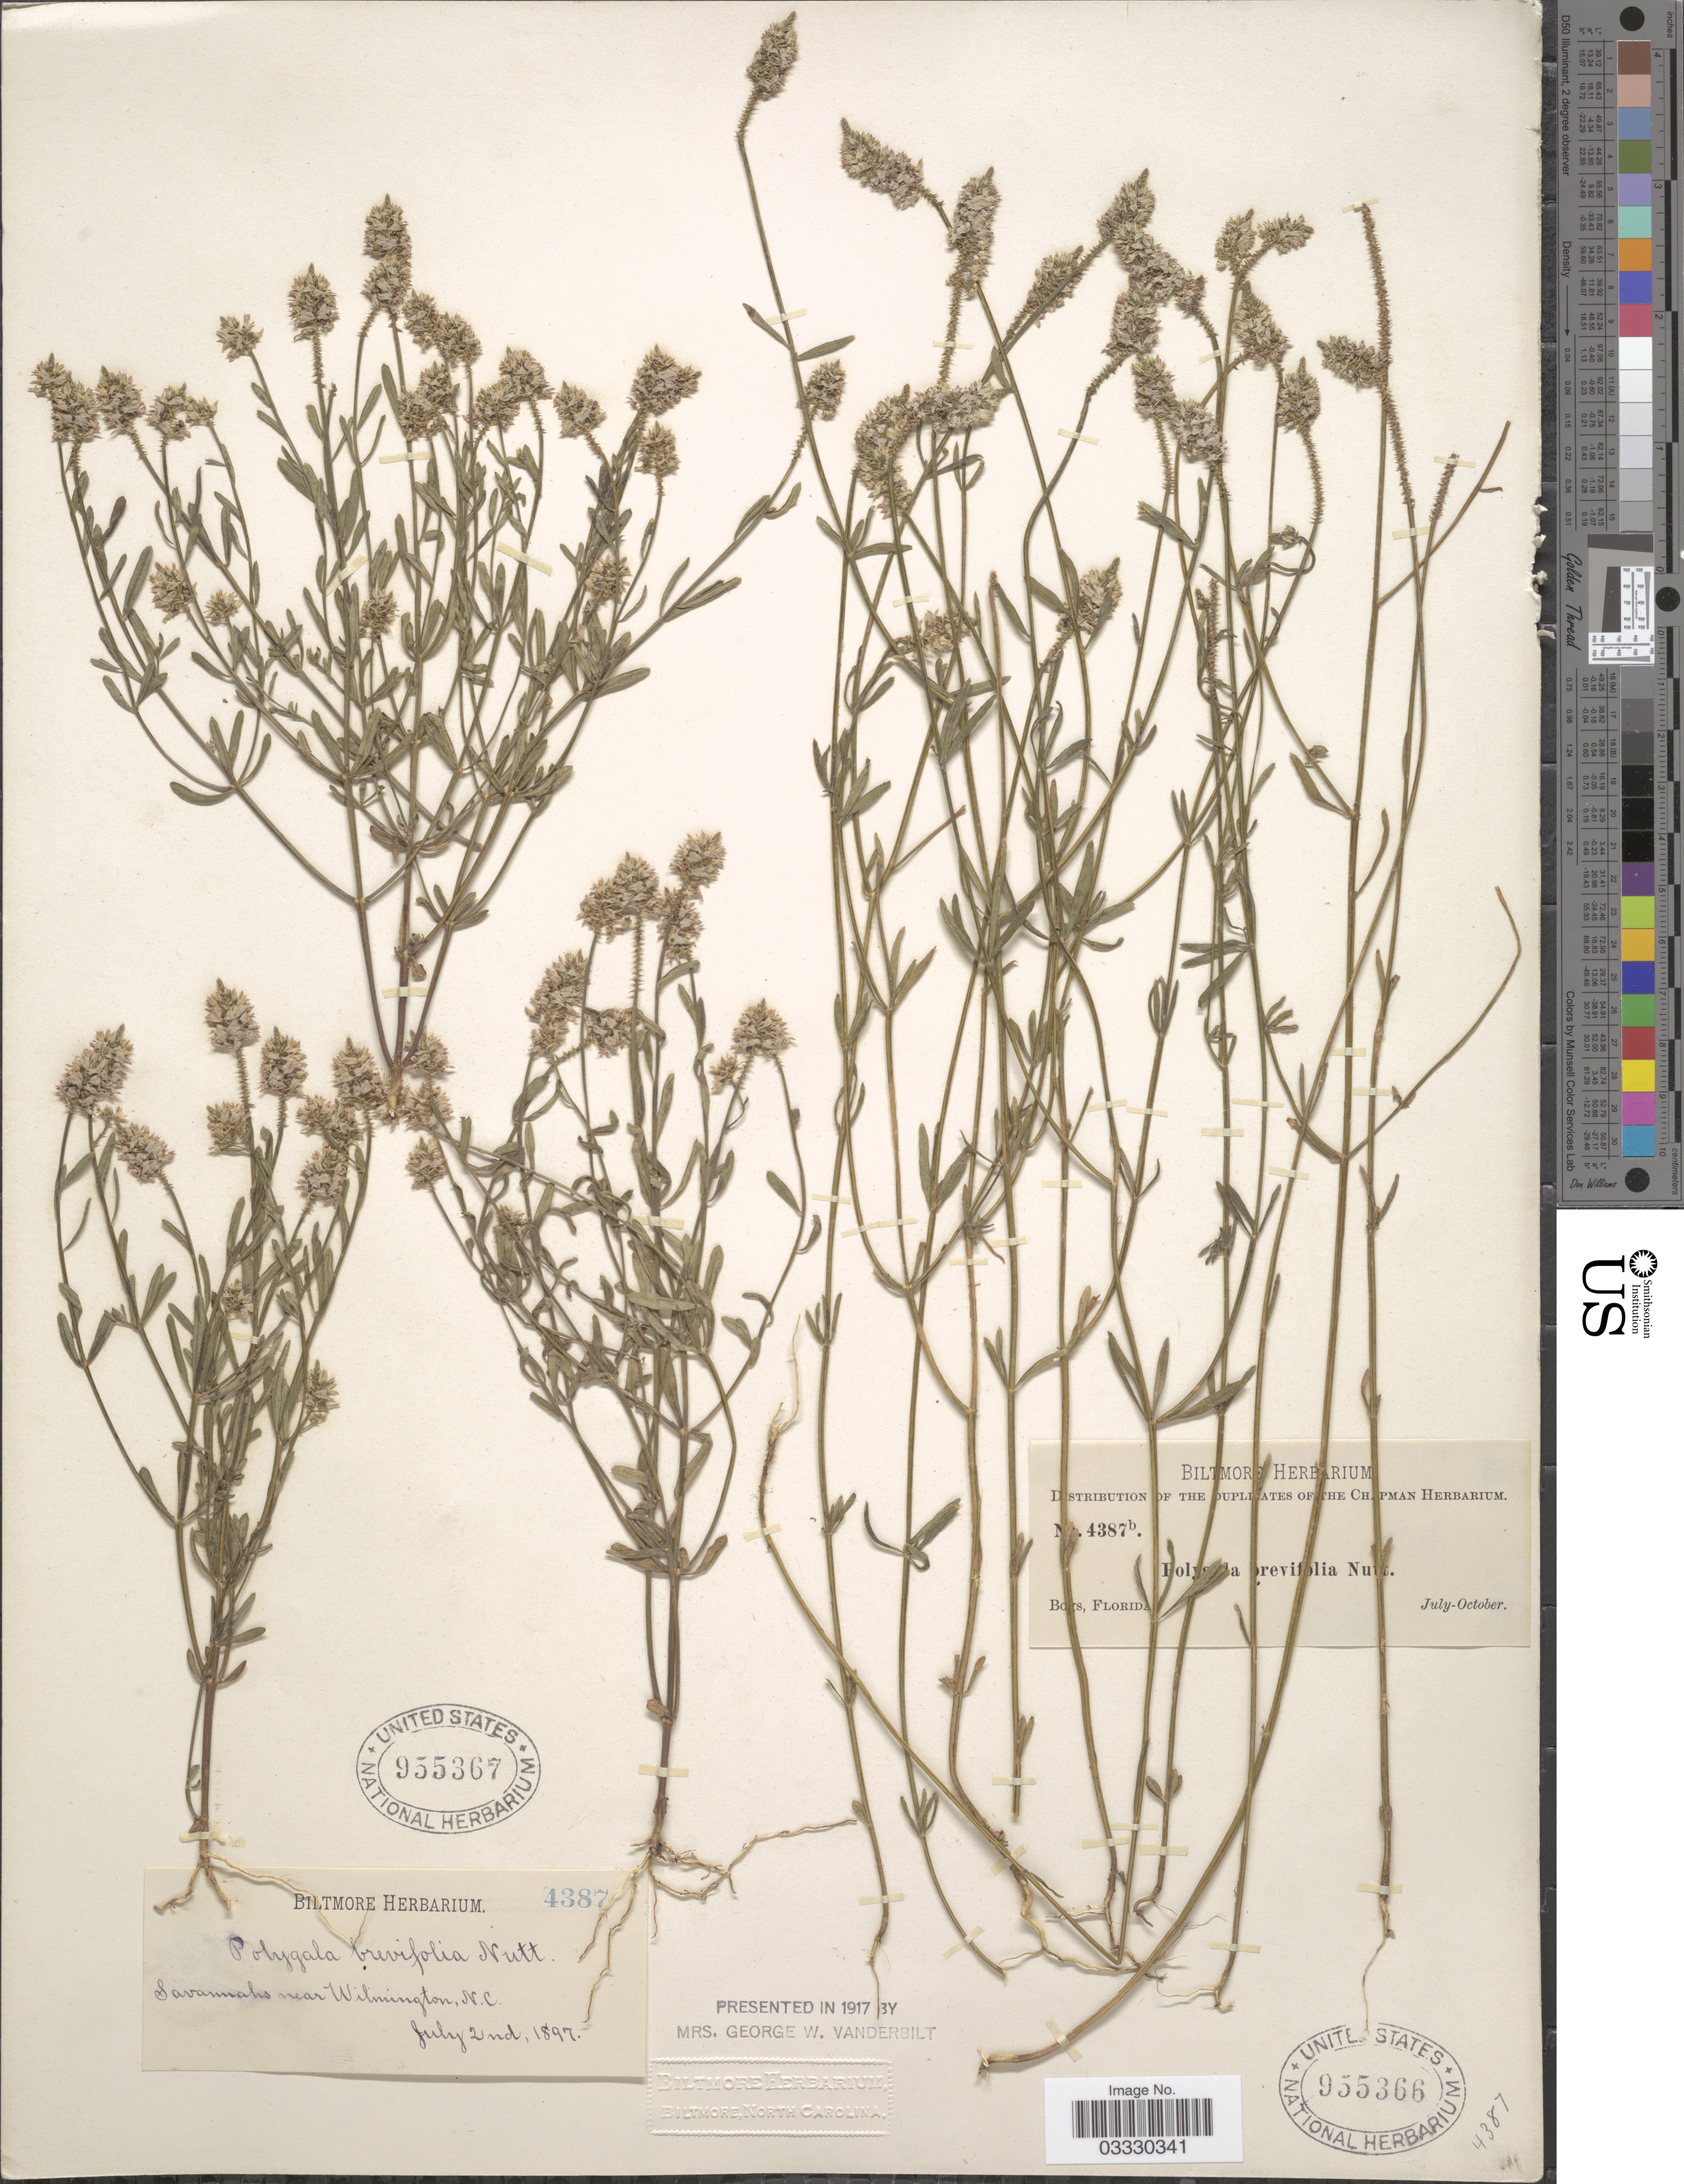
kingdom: Plantae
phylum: Tracheophyta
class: Magnoliopsida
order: Fabales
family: Polygalaceae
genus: Polygala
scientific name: Polygala brevifolia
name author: Nutt.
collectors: ex herb. Biltmore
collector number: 4387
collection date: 1897-07-02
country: United States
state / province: North Carolina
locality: Savannahs near Wilmington.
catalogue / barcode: US 955367